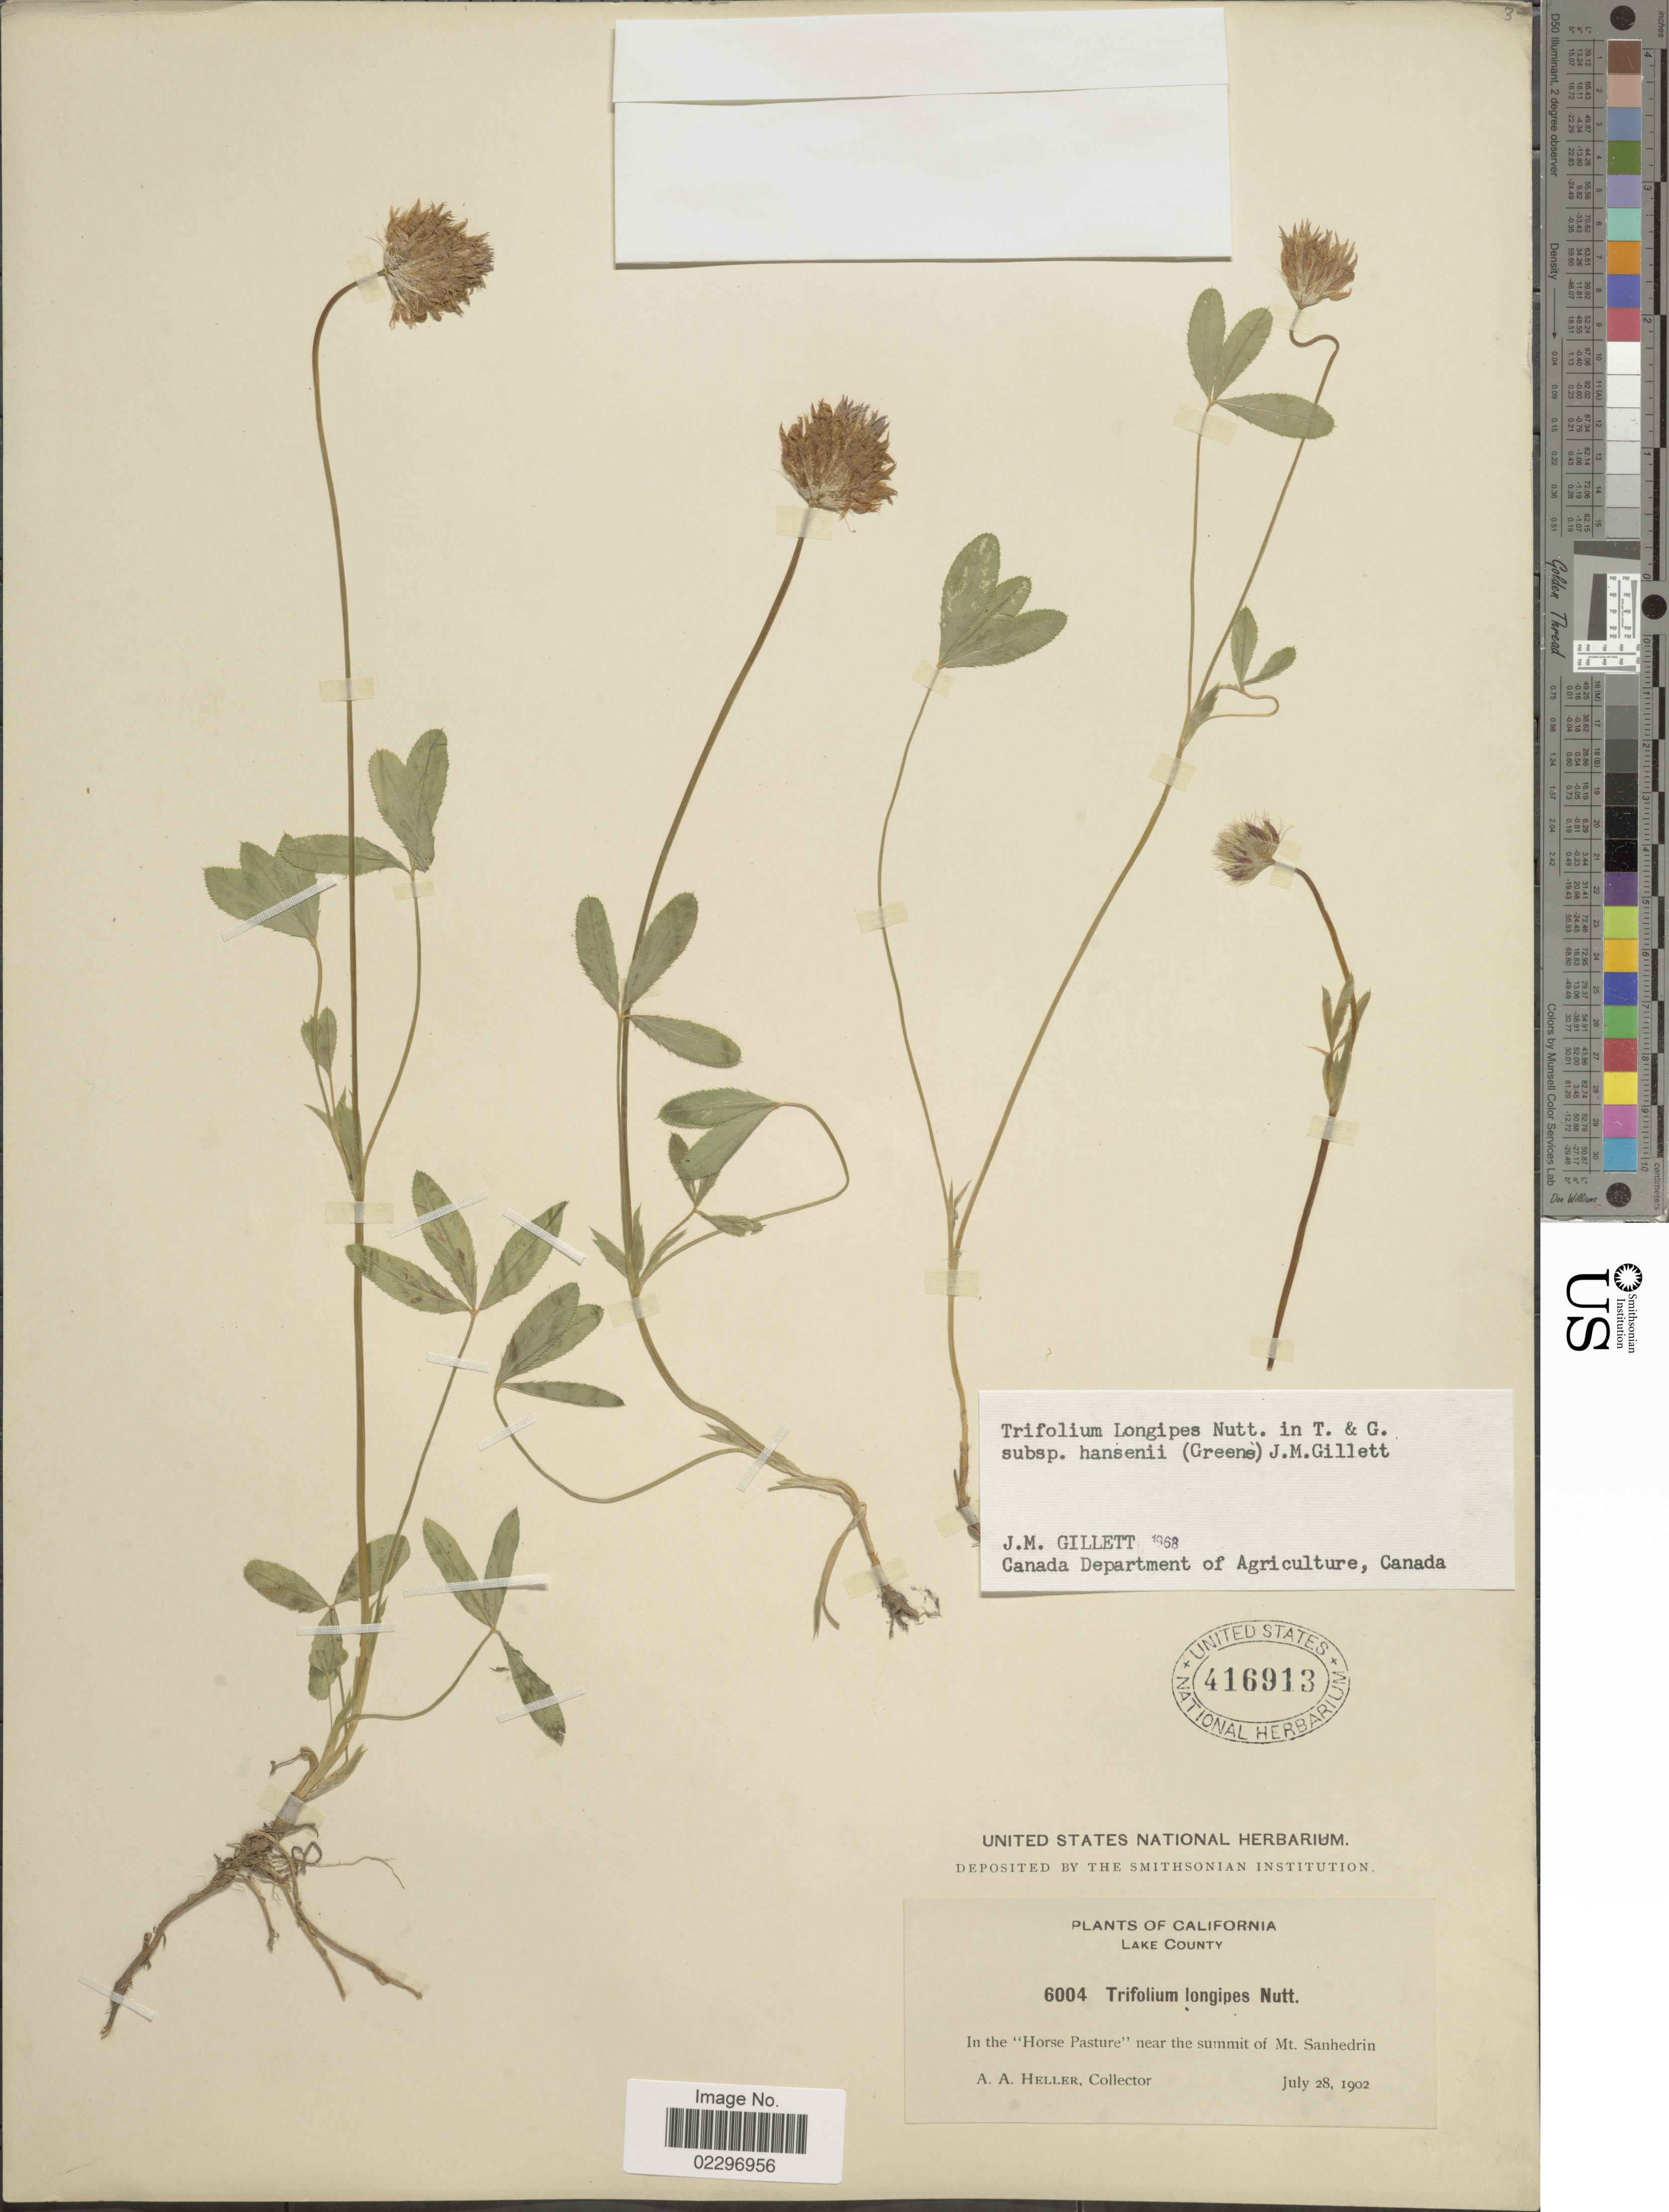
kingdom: Plantae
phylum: Tracheophyta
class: Magnoliopsida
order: Fabales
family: Fabaceae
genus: Trifolium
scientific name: Trifolium longipes subsp. hansenii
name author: (Greene) J.M. Gillett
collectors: A. A. Heller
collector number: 6004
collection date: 1902-07-28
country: United States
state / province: California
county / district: Lake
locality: Lake County, In the 'Horse Pasture' near the summit of Mt Sanhedrin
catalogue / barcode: US 416913